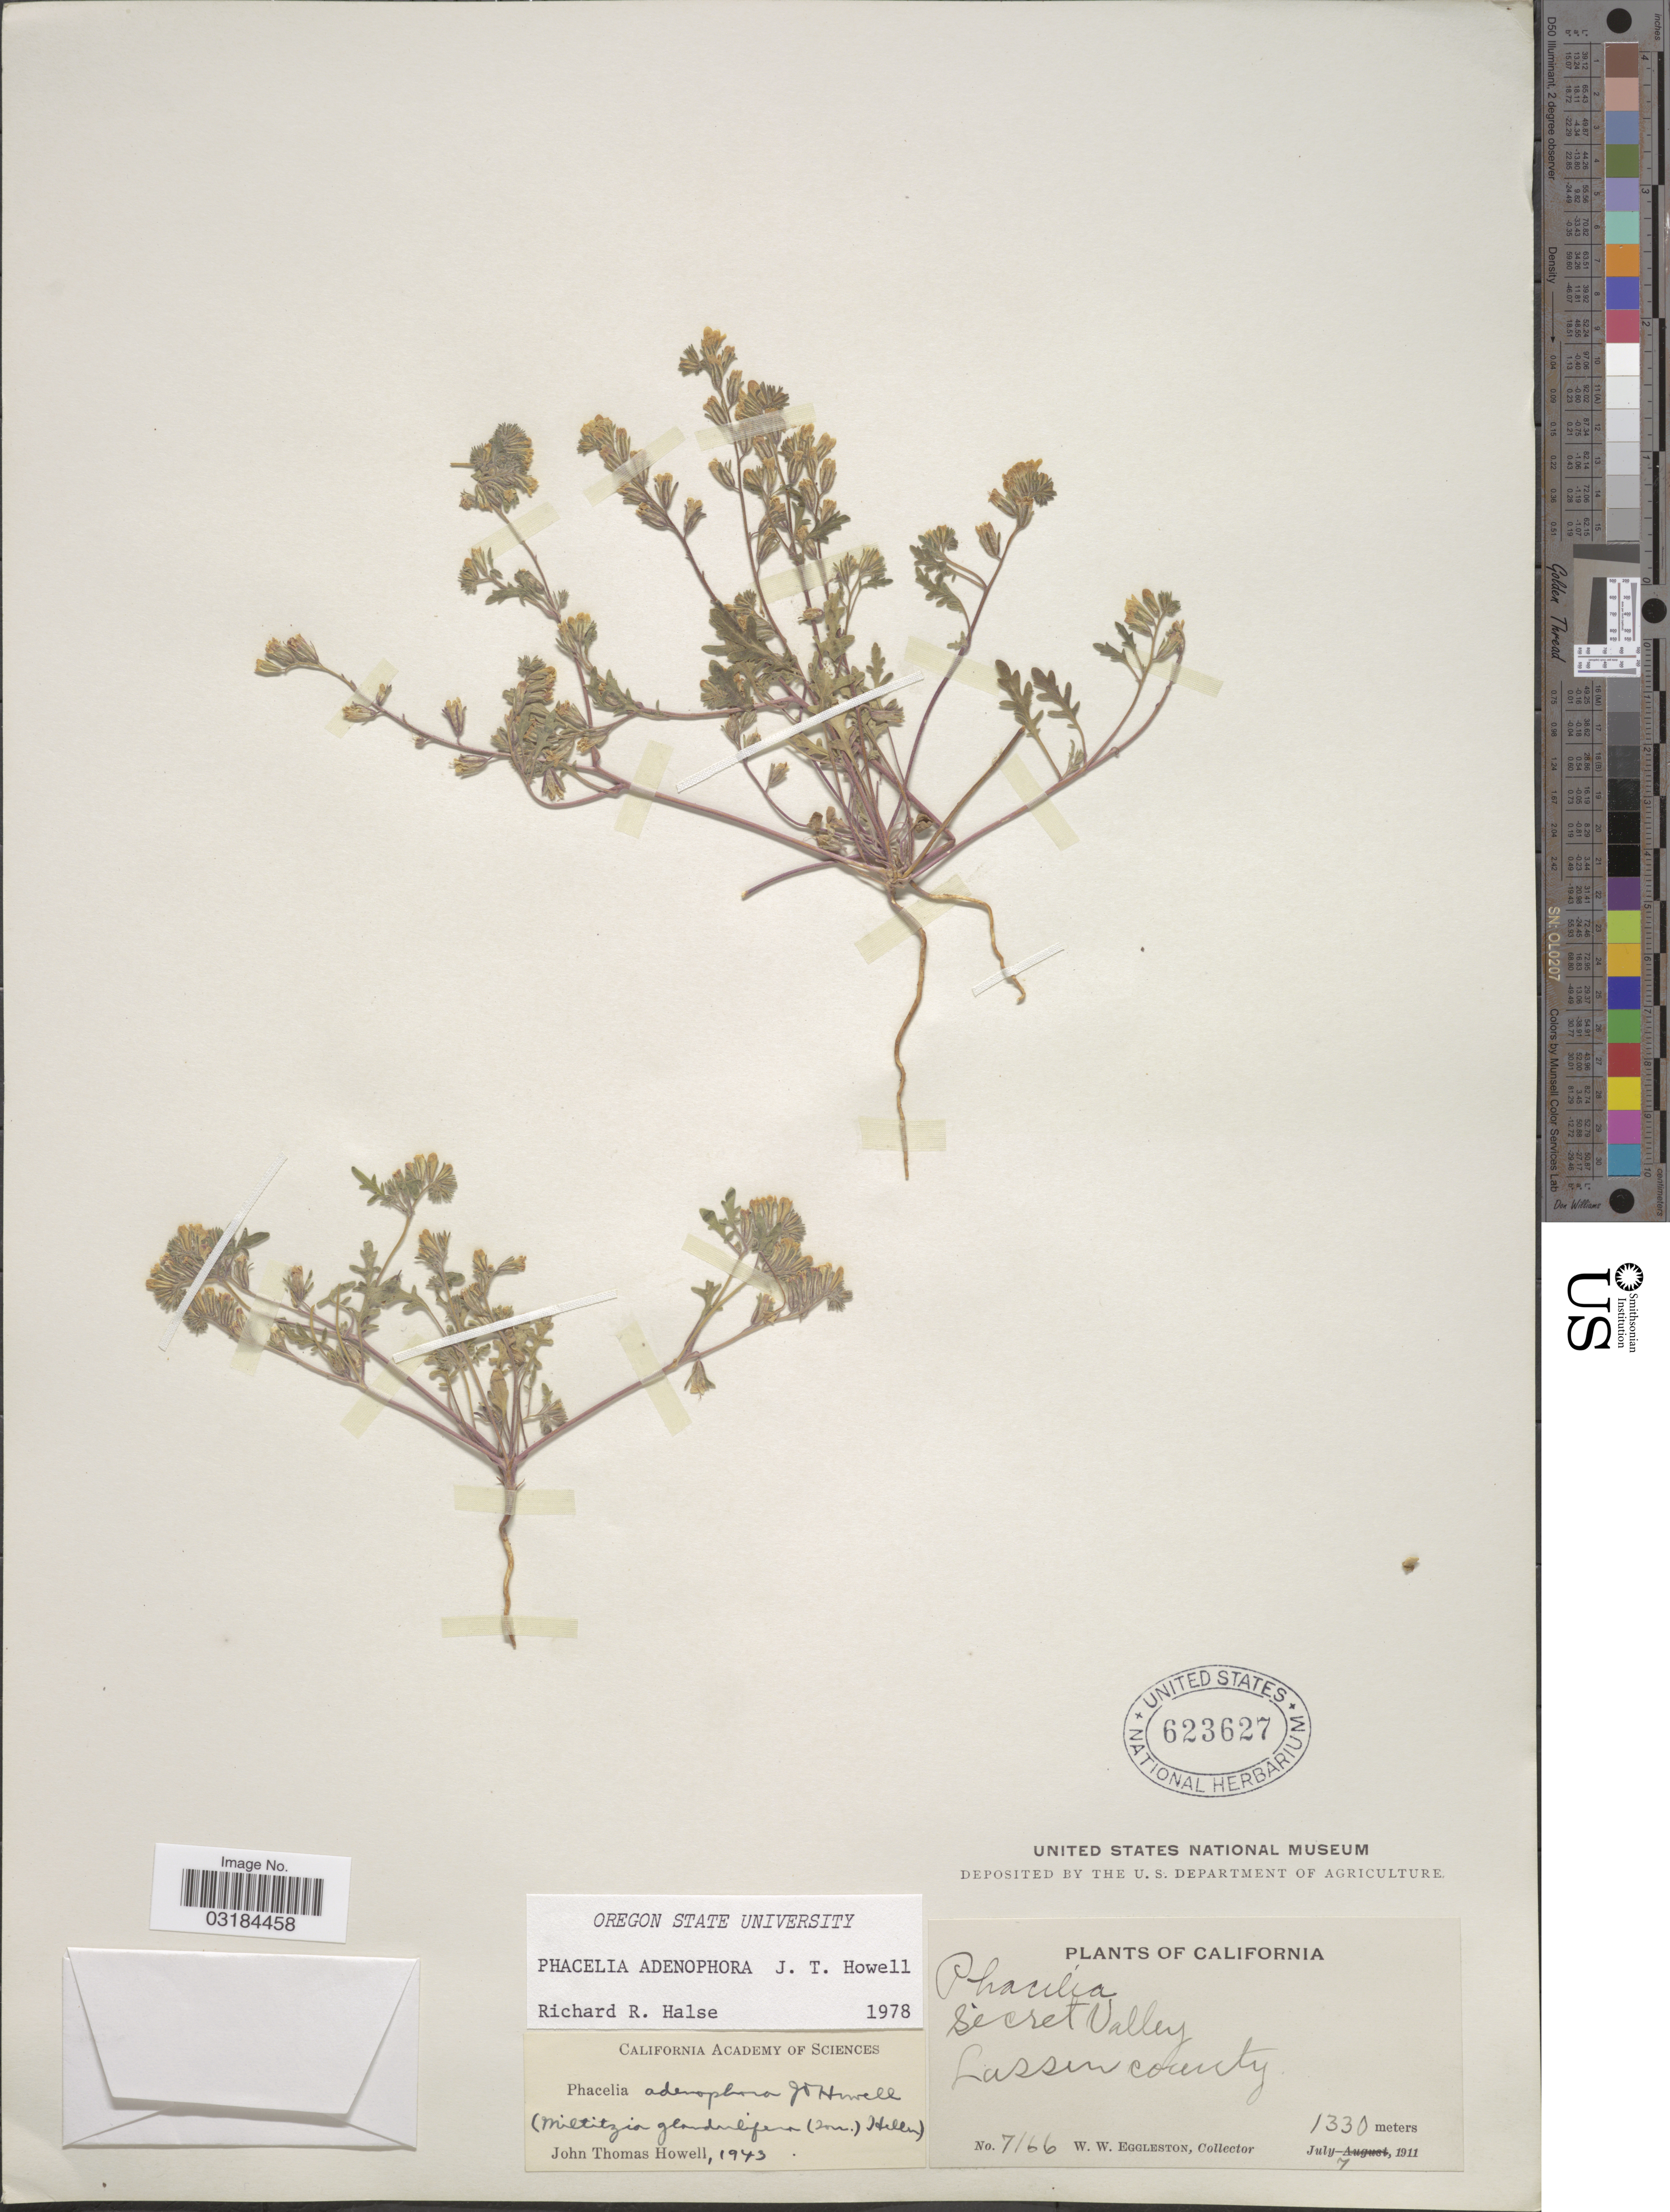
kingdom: Plantae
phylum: Tracheophyta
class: Magnoliopsida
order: Boraginales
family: Hydrophyllaceae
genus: Phacelia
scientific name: Phacelia adenophora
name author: J.T. Howell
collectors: W. W. Eggleston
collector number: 7166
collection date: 1911-07-07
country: United States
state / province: California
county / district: Lassen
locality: Secret Valley, Lassen county.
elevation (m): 1330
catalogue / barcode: US 623627